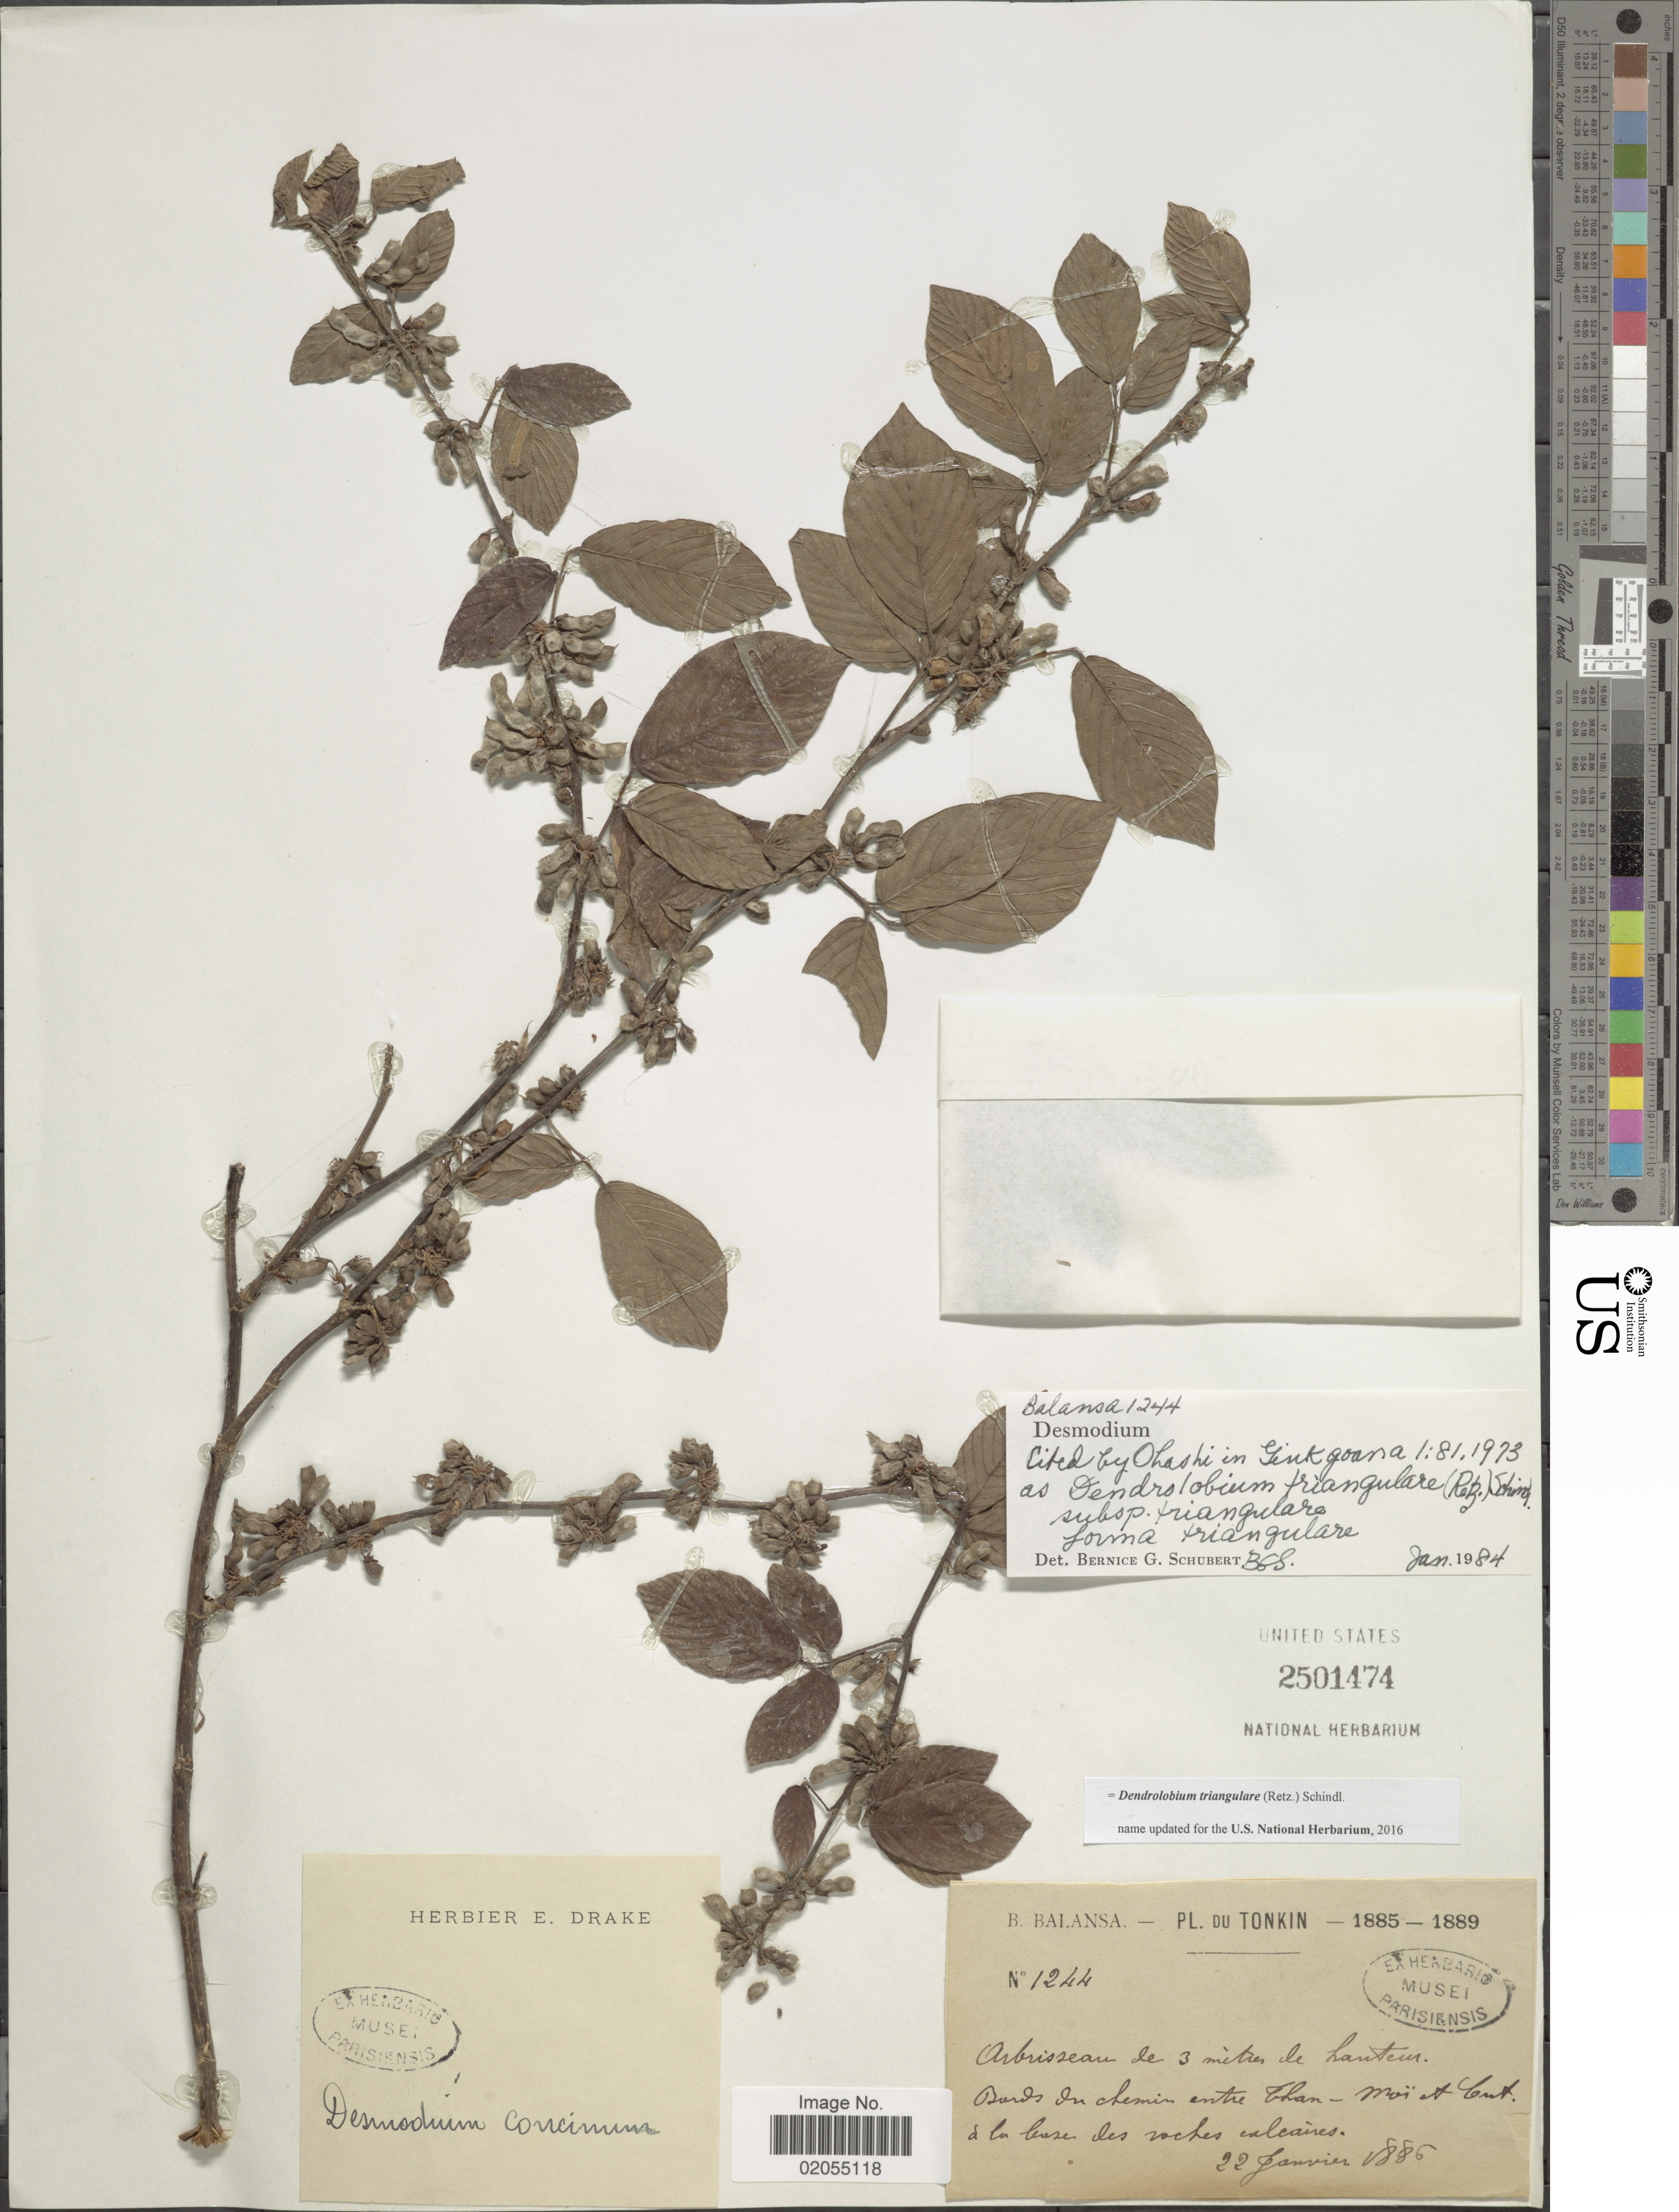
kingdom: Plantae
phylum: Tracheophyta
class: Magnoliopsida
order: Fabales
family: Fabaceae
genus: Dendrolobium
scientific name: Dendrolobium triangulare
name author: (Retz.) Schindl.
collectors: B. Balansa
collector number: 1244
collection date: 1886-01-22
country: Vietnam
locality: Tonkin. Bords du chemin entre Chan - Moi et Cut. á la leuse des roches calcaires. [interpreted]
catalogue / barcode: US 2501474